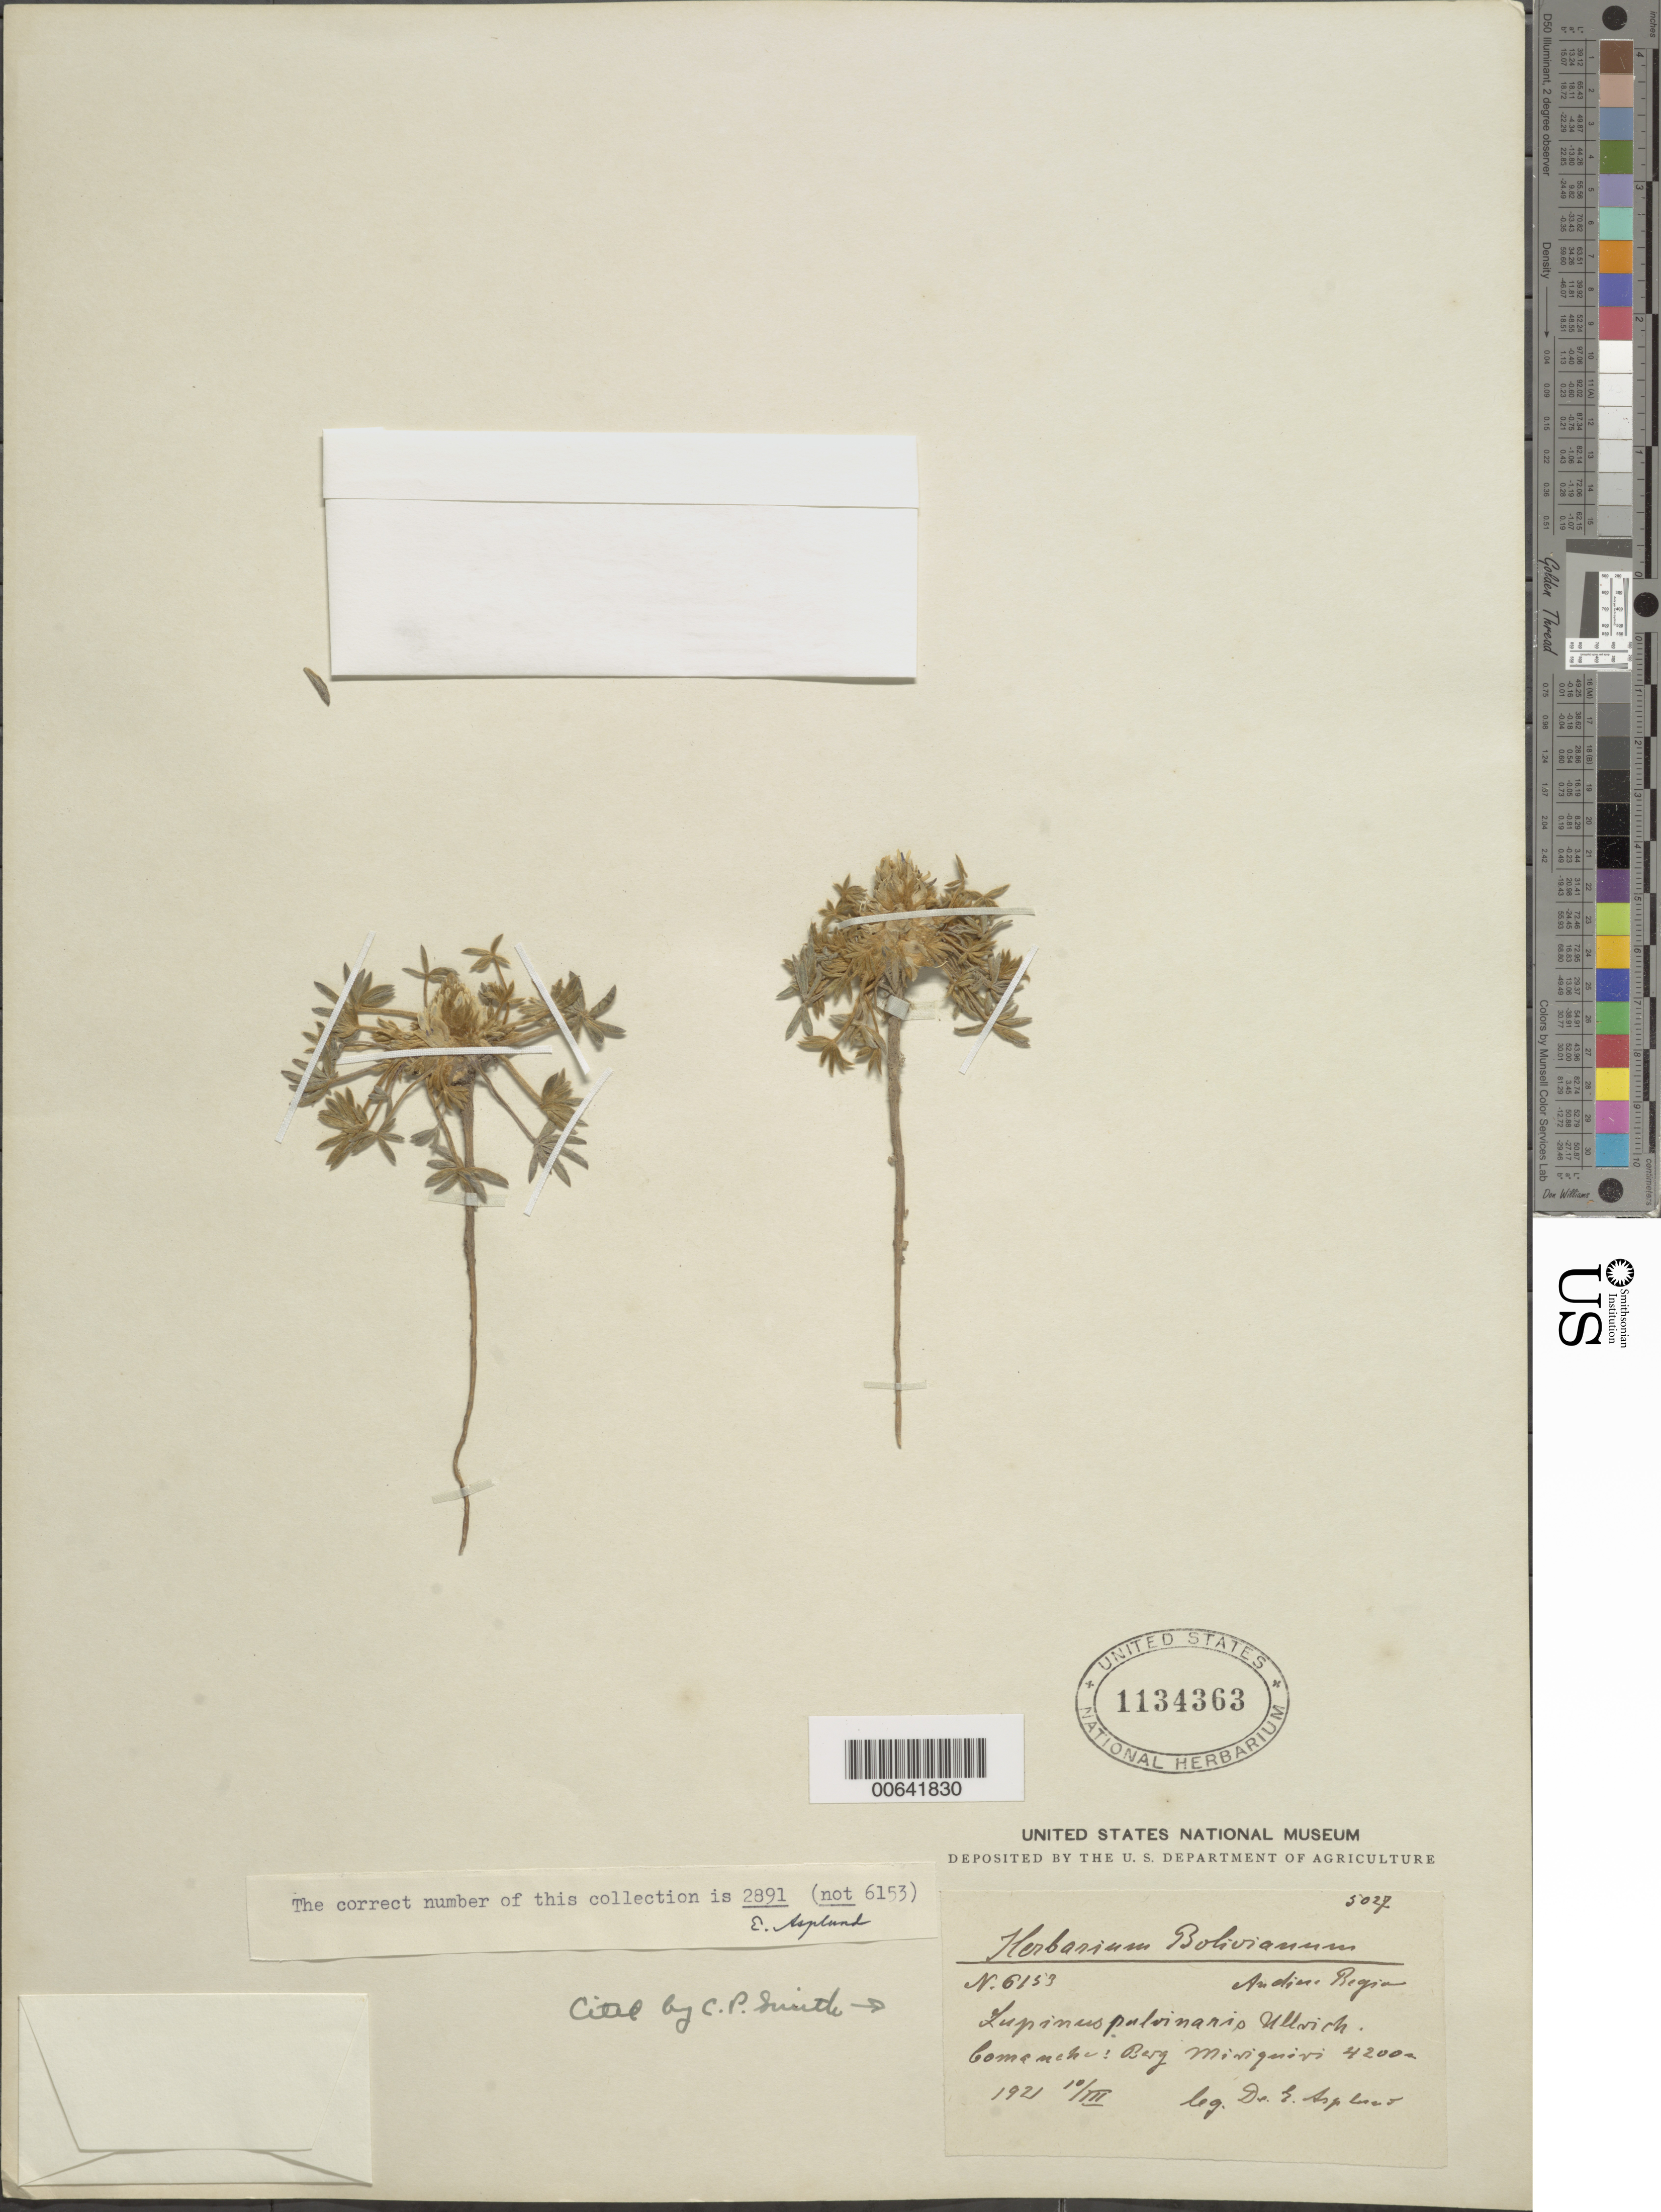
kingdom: Plantae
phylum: Tracheophyta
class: Magnoliopsida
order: Fabales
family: Fabaceae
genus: Lupinus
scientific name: Lupinus pulvinaris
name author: Ulbr.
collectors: E. Asplund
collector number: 2891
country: Bolivia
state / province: La Paz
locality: Comanche. Berg Miriquivi ?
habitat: Región Andina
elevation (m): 4200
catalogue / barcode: US 1134363